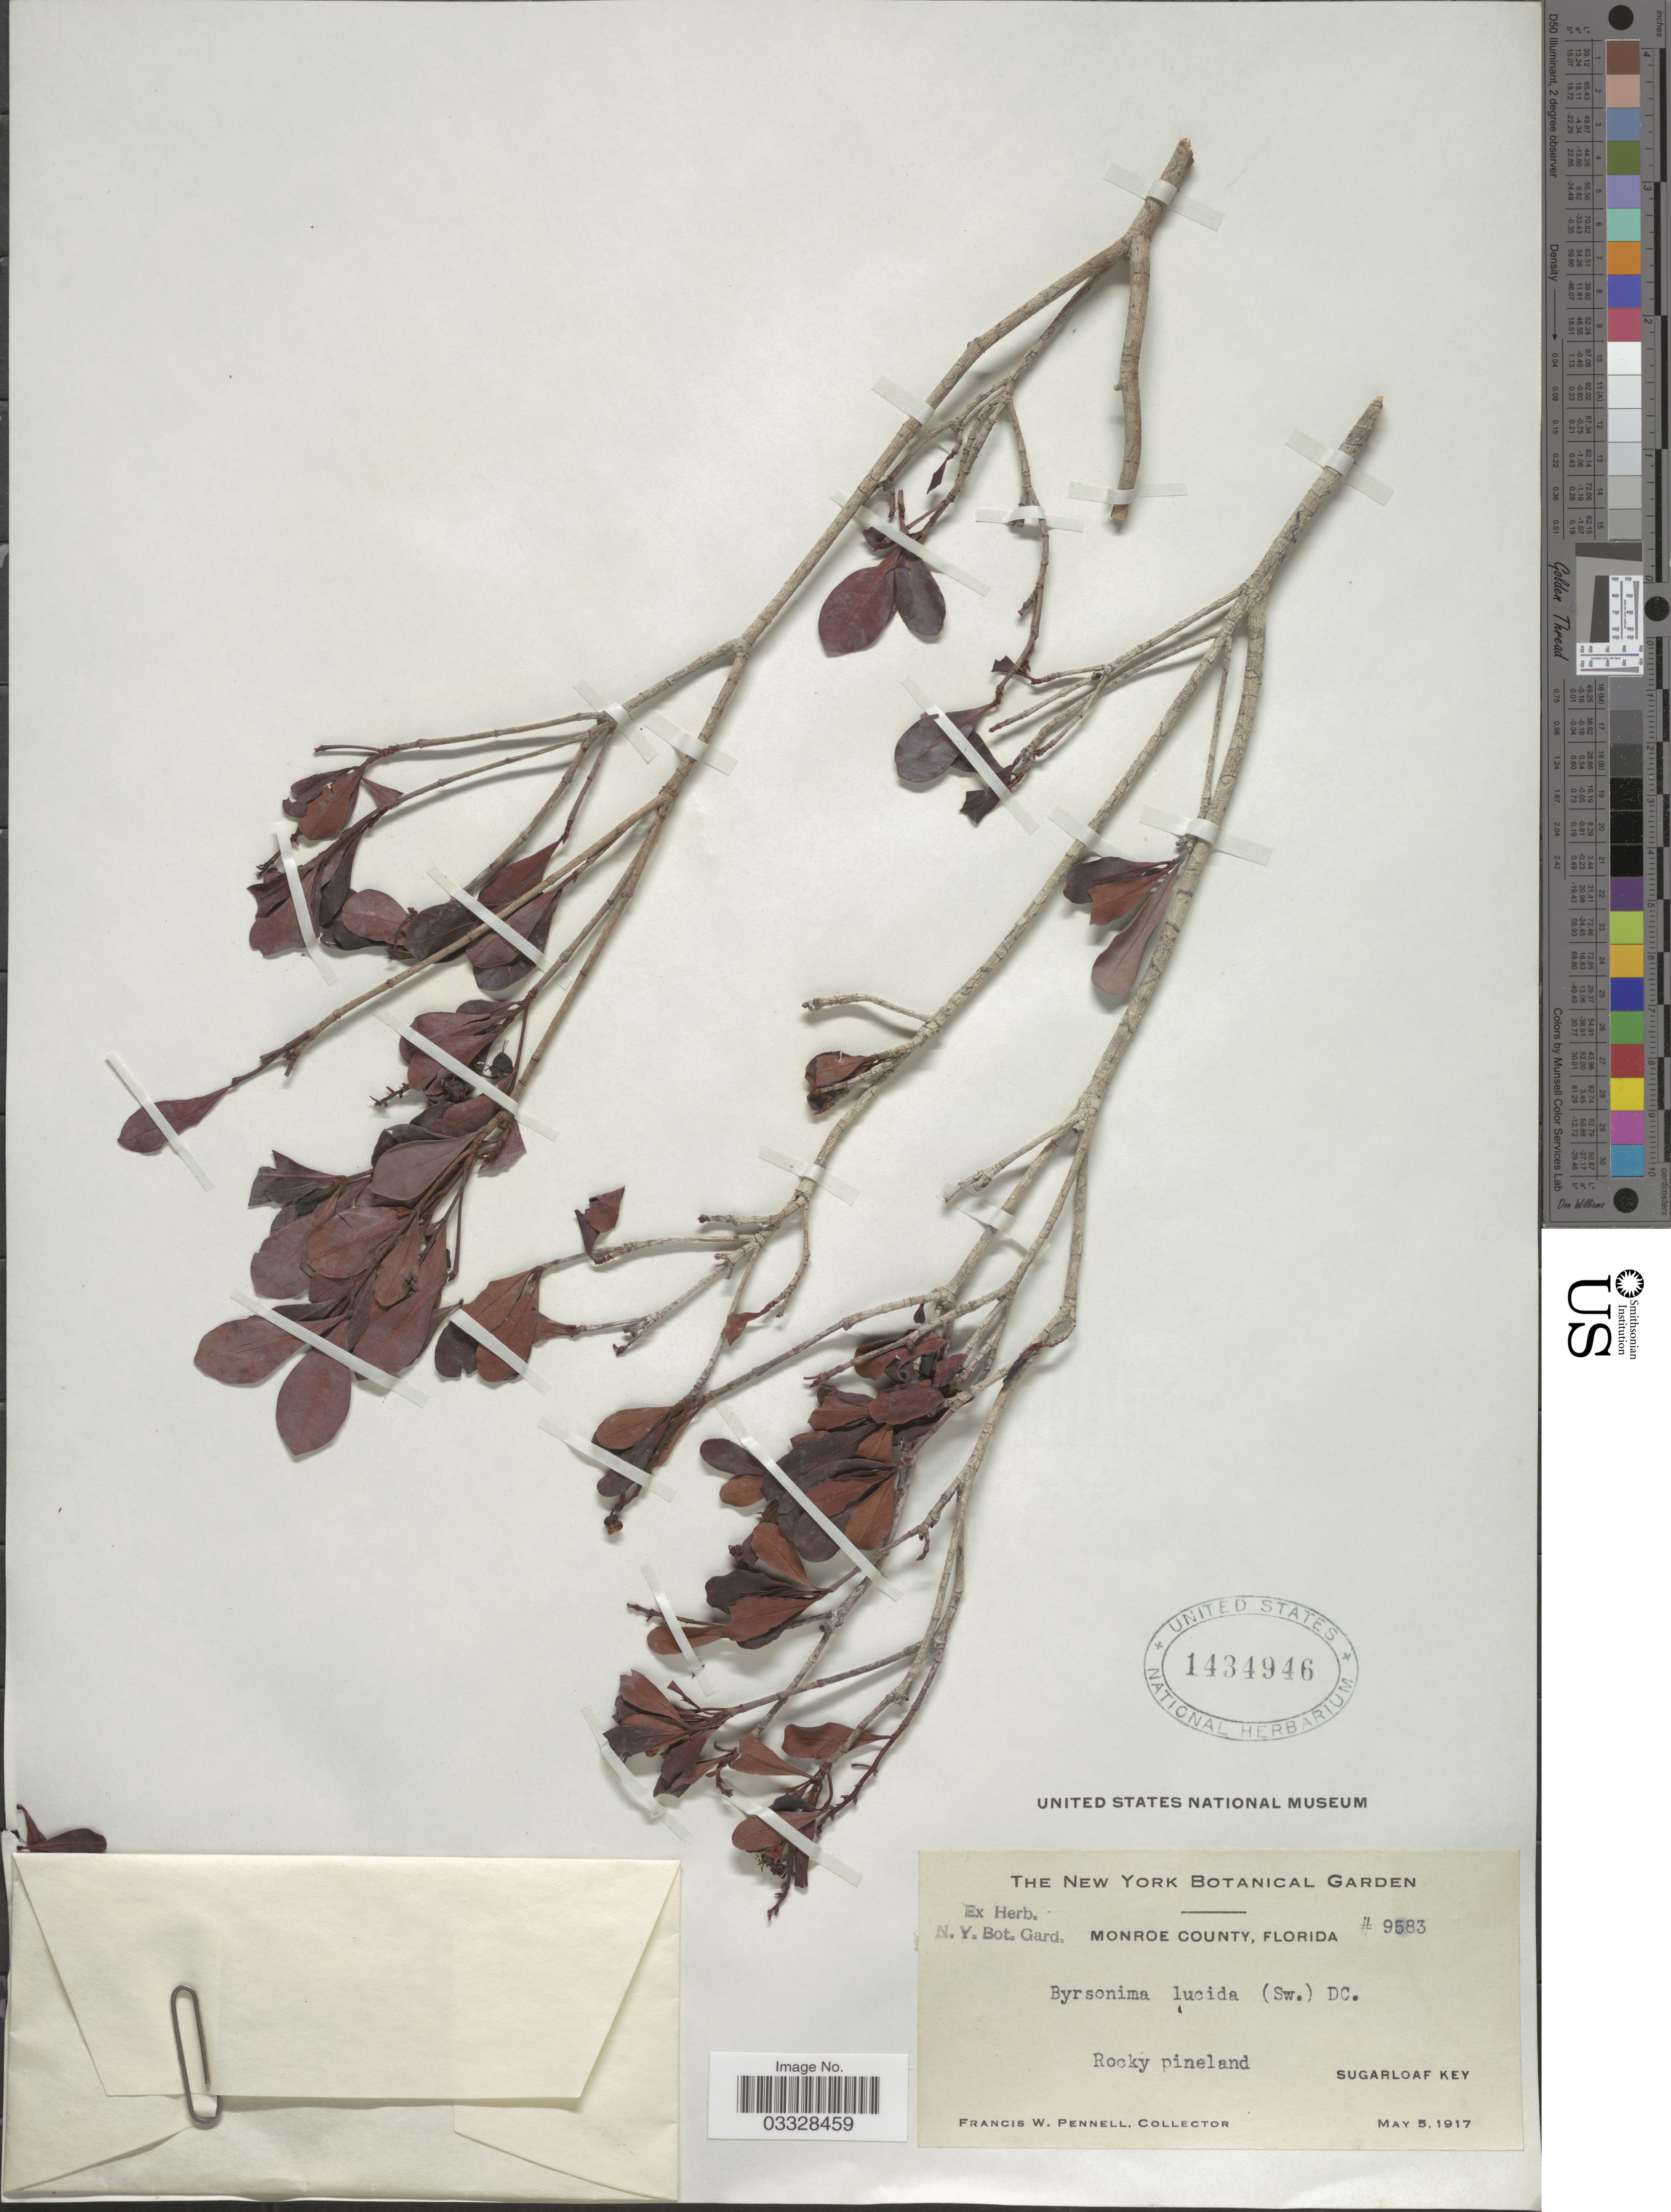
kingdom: Plantae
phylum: Tracheophyta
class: Magnoliopsida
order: Malpighiales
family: Malpighiaceae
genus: Byrsonima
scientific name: Byrsonima lucida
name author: (Mill.) DC.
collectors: F. W. Pennell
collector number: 9583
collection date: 1917-05-05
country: United States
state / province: Florida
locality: Monroe County. Rocky pineland, Sugarloaf Key.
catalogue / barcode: US 1434946